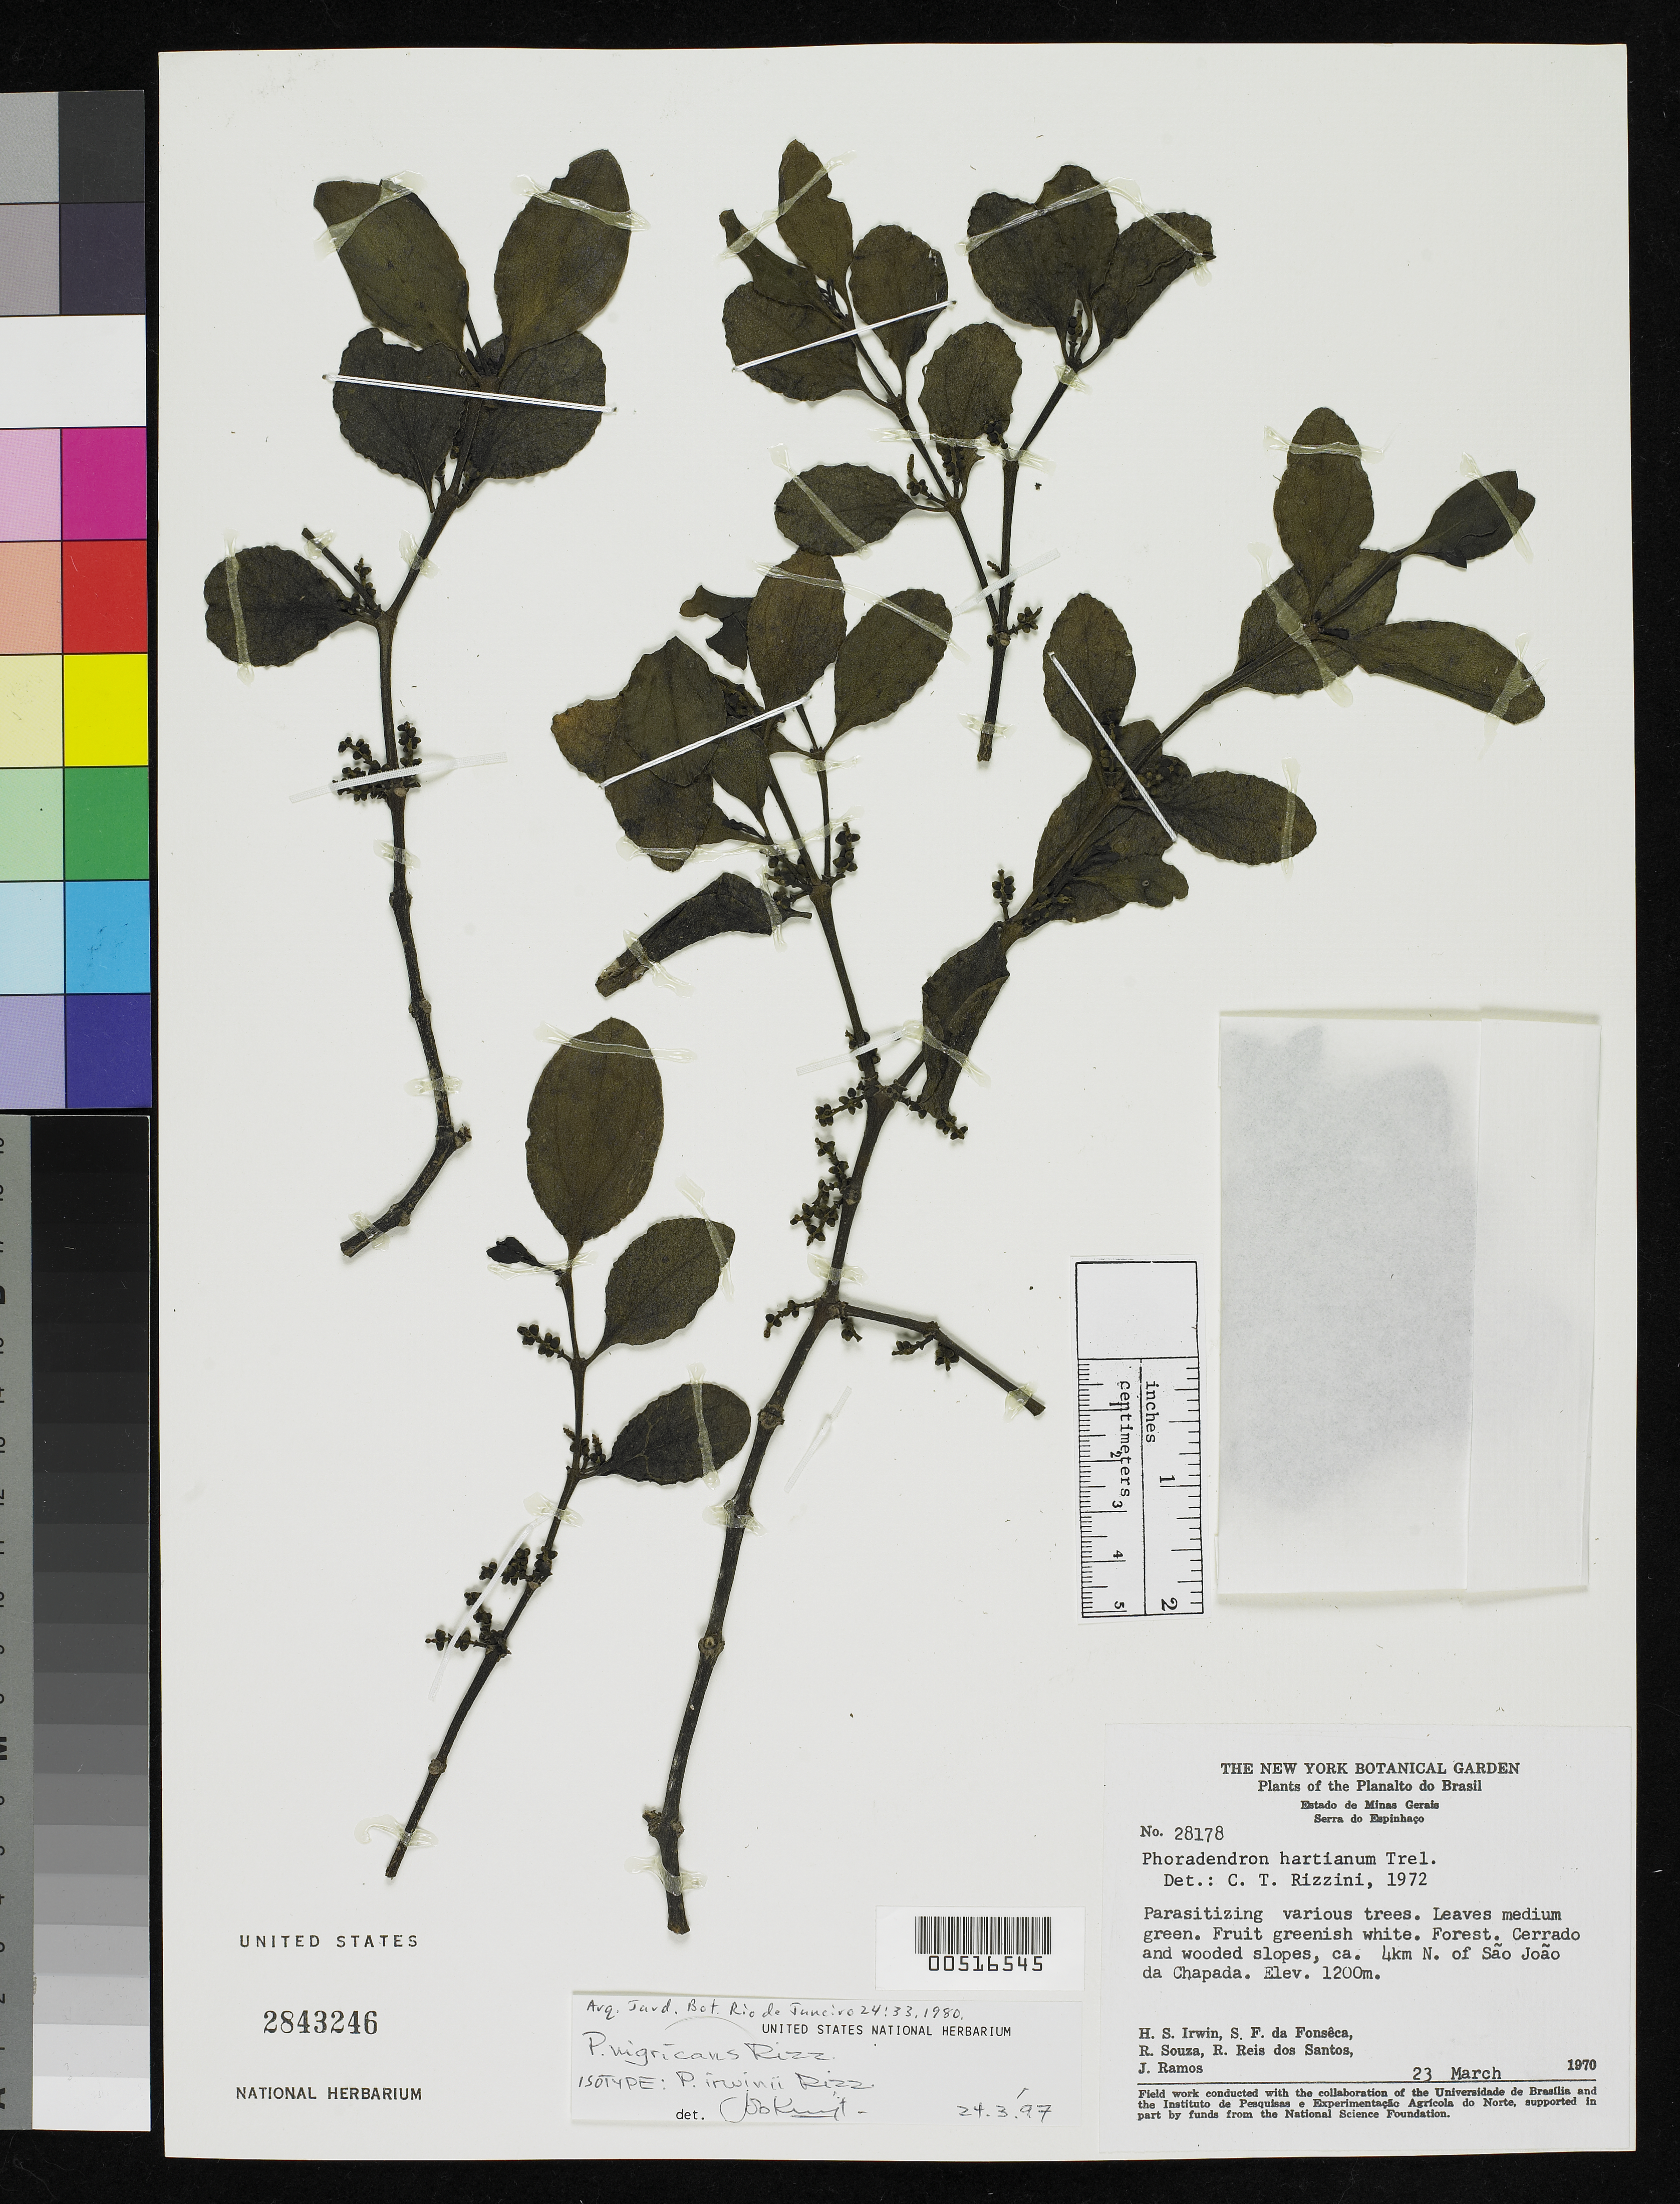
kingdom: Plantae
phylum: Tracheophyta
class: Magnoliopsida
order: Santalales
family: Viscaceae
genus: Phoradendron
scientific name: Phoradendron irwinii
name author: Rizzini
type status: Isotype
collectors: H. Irwin, S. F. Fonsêca, R. Souza, R. G. P. Santos & J. F. Ramos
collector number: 28178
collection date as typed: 23 Mar 1970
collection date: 1970-03-23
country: Brazil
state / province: Minas Gerais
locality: Serra do Espinhaco, ca. km N of Sao Joao da Chapdada.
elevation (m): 1200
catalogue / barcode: US 2843246